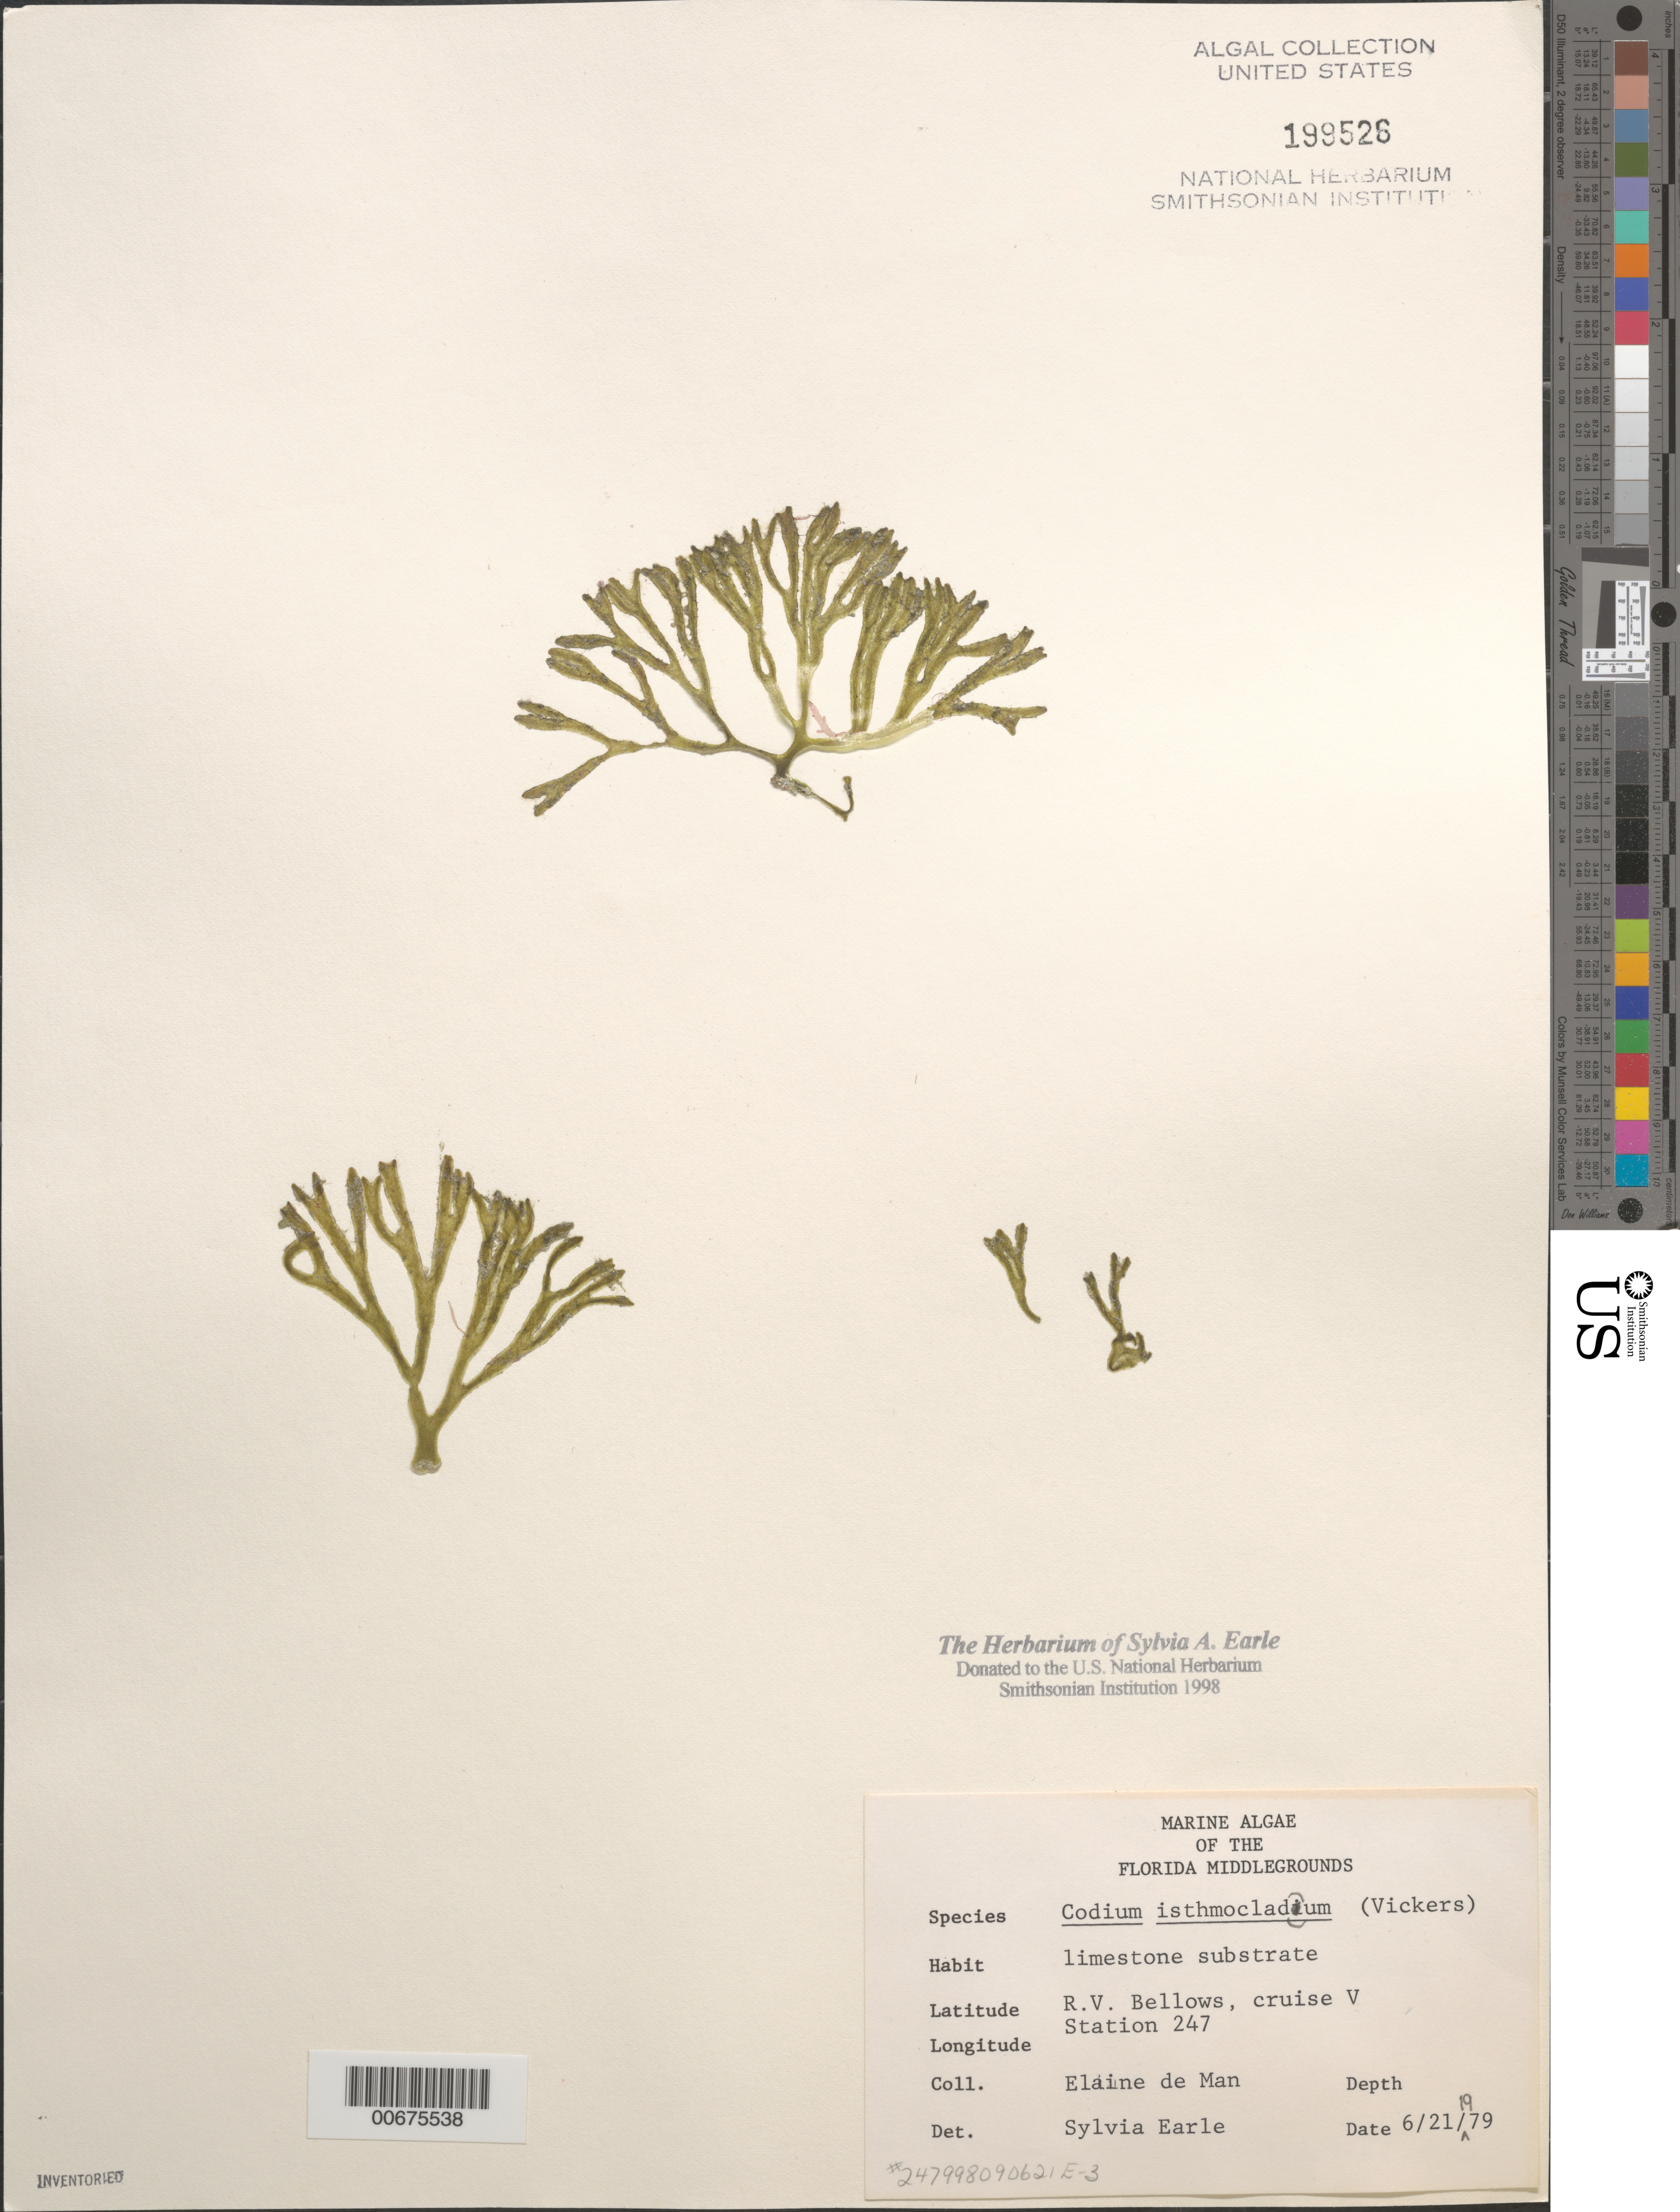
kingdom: Plantae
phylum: Chlorophyta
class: Ulvophyceae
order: Bryopsidales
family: Codiaceae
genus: Codium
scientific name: Codium isthmocladum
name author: Vickers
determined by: Earle, S. A.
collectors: E. de Man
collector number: Station 247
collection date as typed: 21 Jun 1979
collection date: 1979-06-21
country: United States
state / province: Florida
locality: Florida Middle Grounds, Gulf of Mexico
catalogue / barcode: US 199526